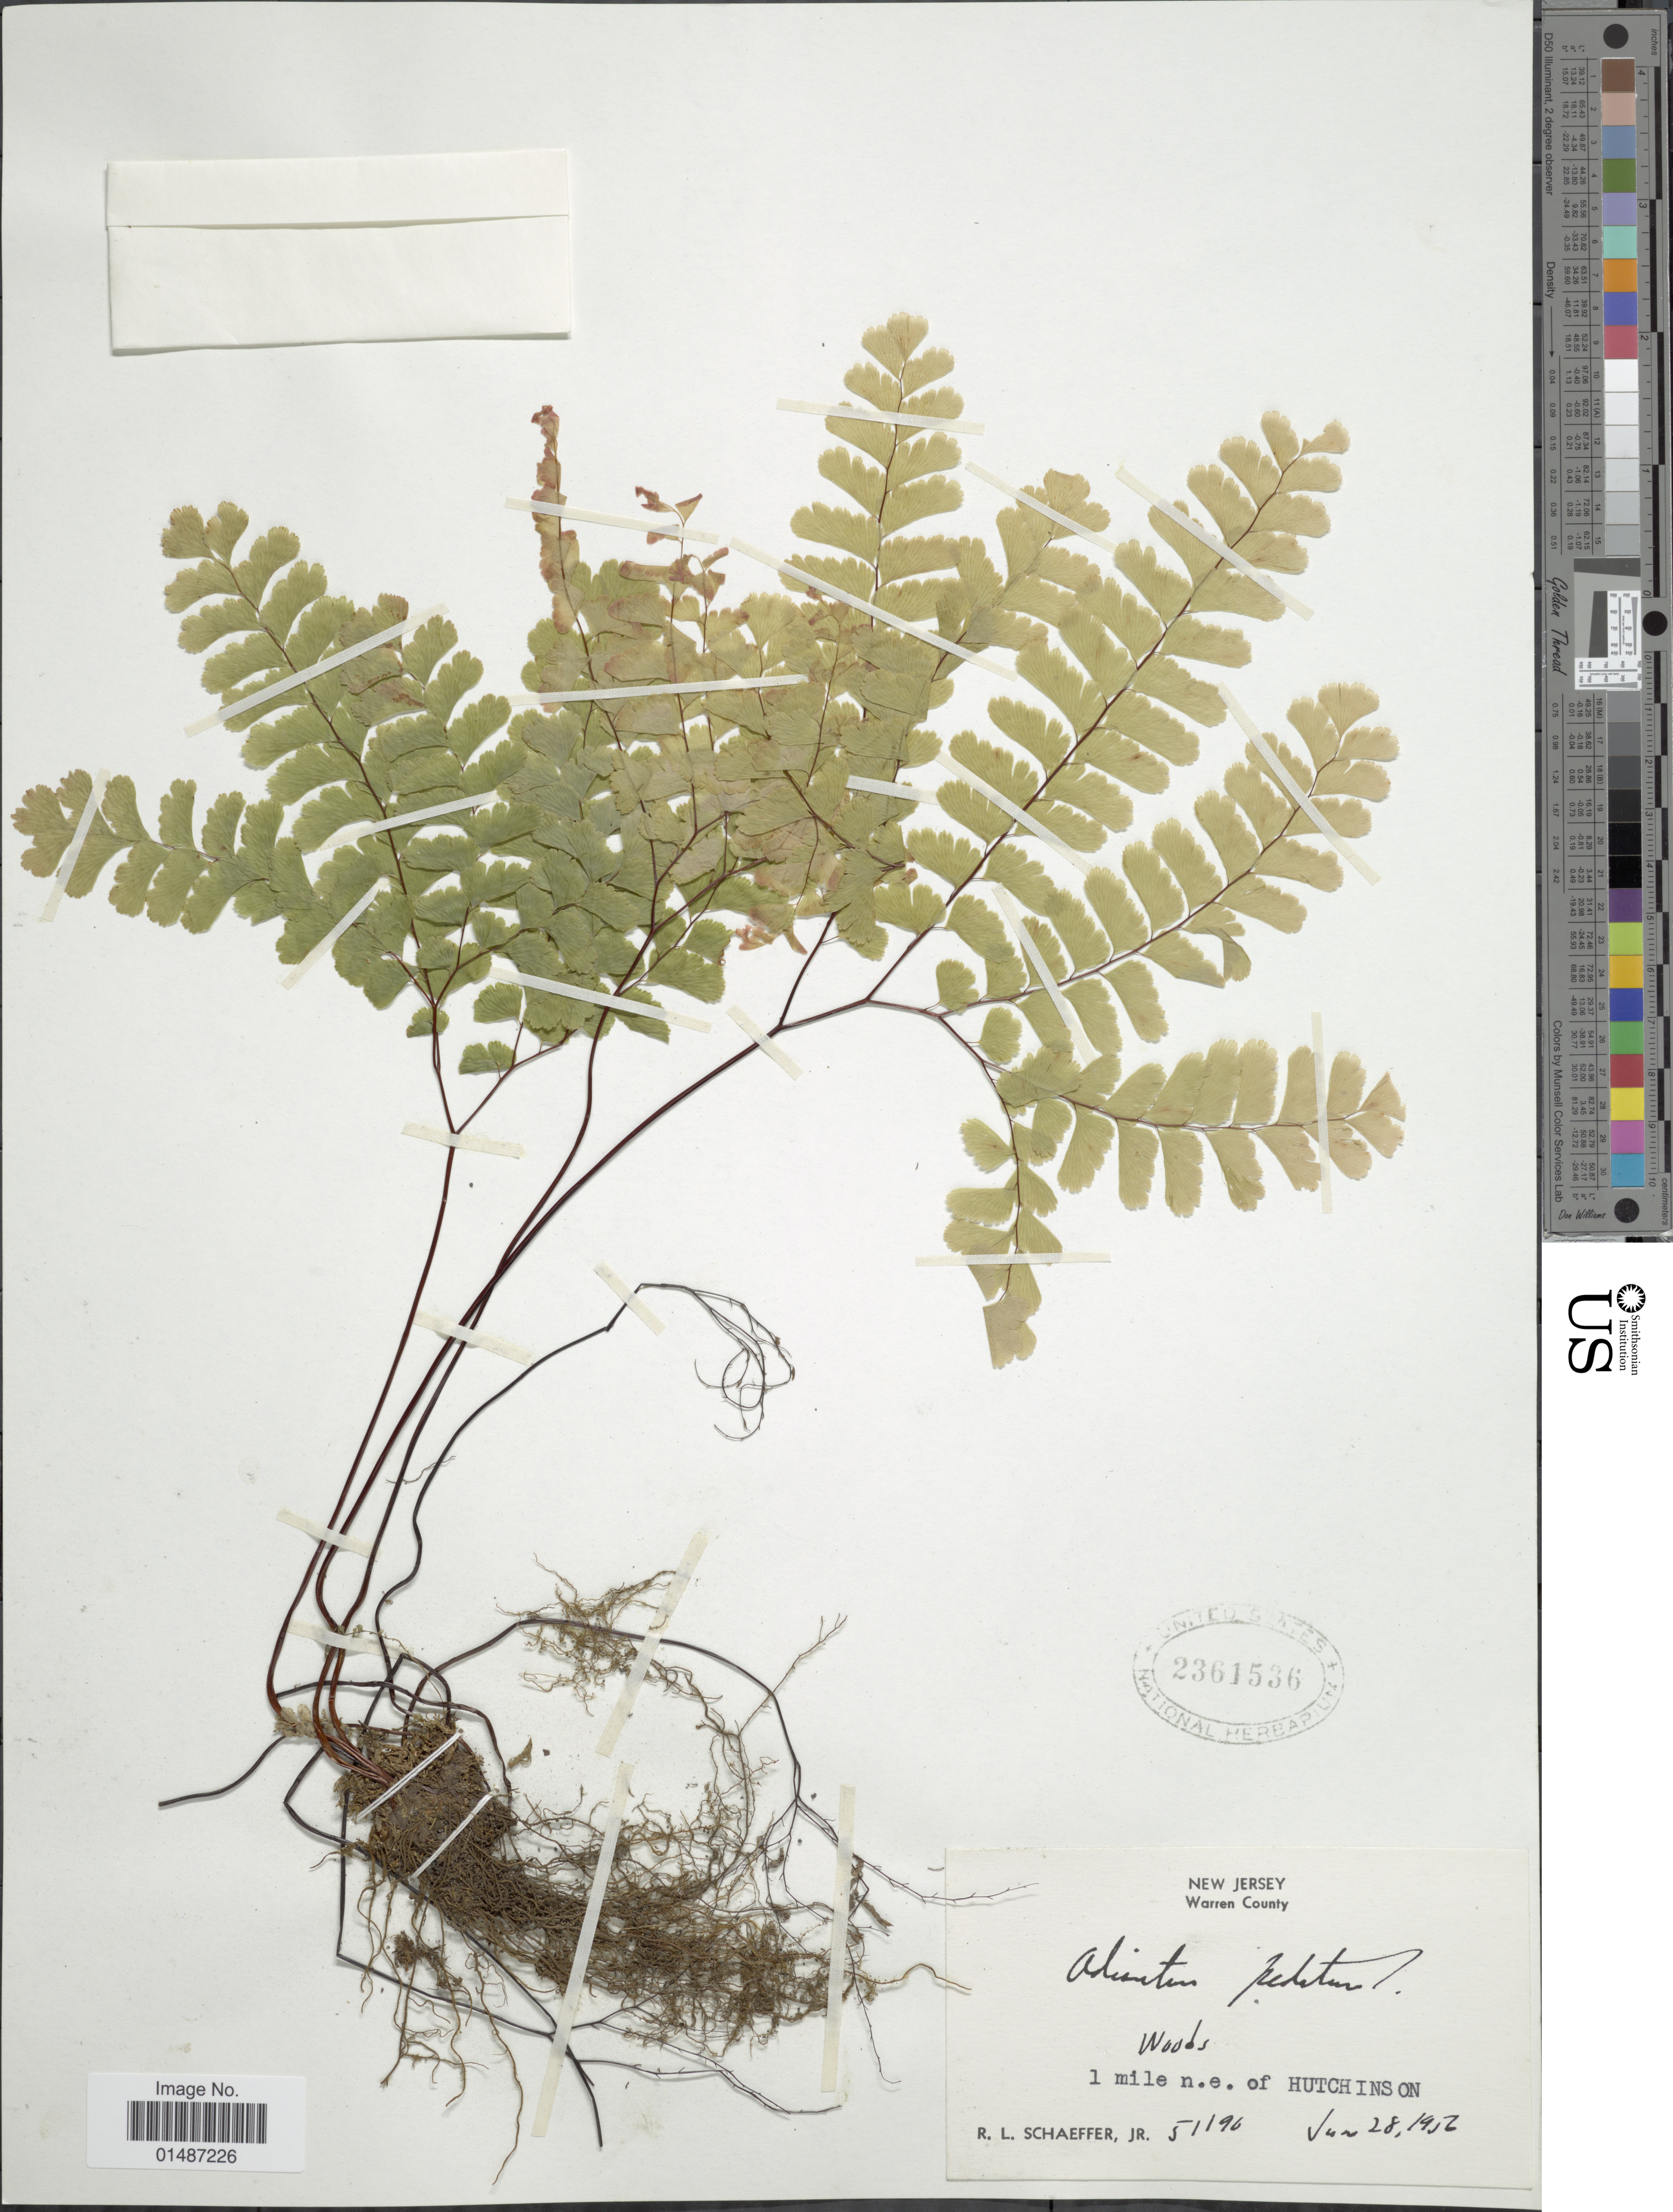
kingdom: Plantae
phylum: Tracheophyta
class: Polypodiopsida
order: Polypodiales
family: Pteridaceae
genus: Adiantum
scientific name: Adiantum pedatum var. pedatum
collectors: R. L. Schaeffer Jr.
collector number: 51196*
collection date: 1912-06-28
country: United States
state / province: New Jersey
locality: Warren County. 1 mile n.e. of Hutchinson.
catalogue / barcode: US 2361536